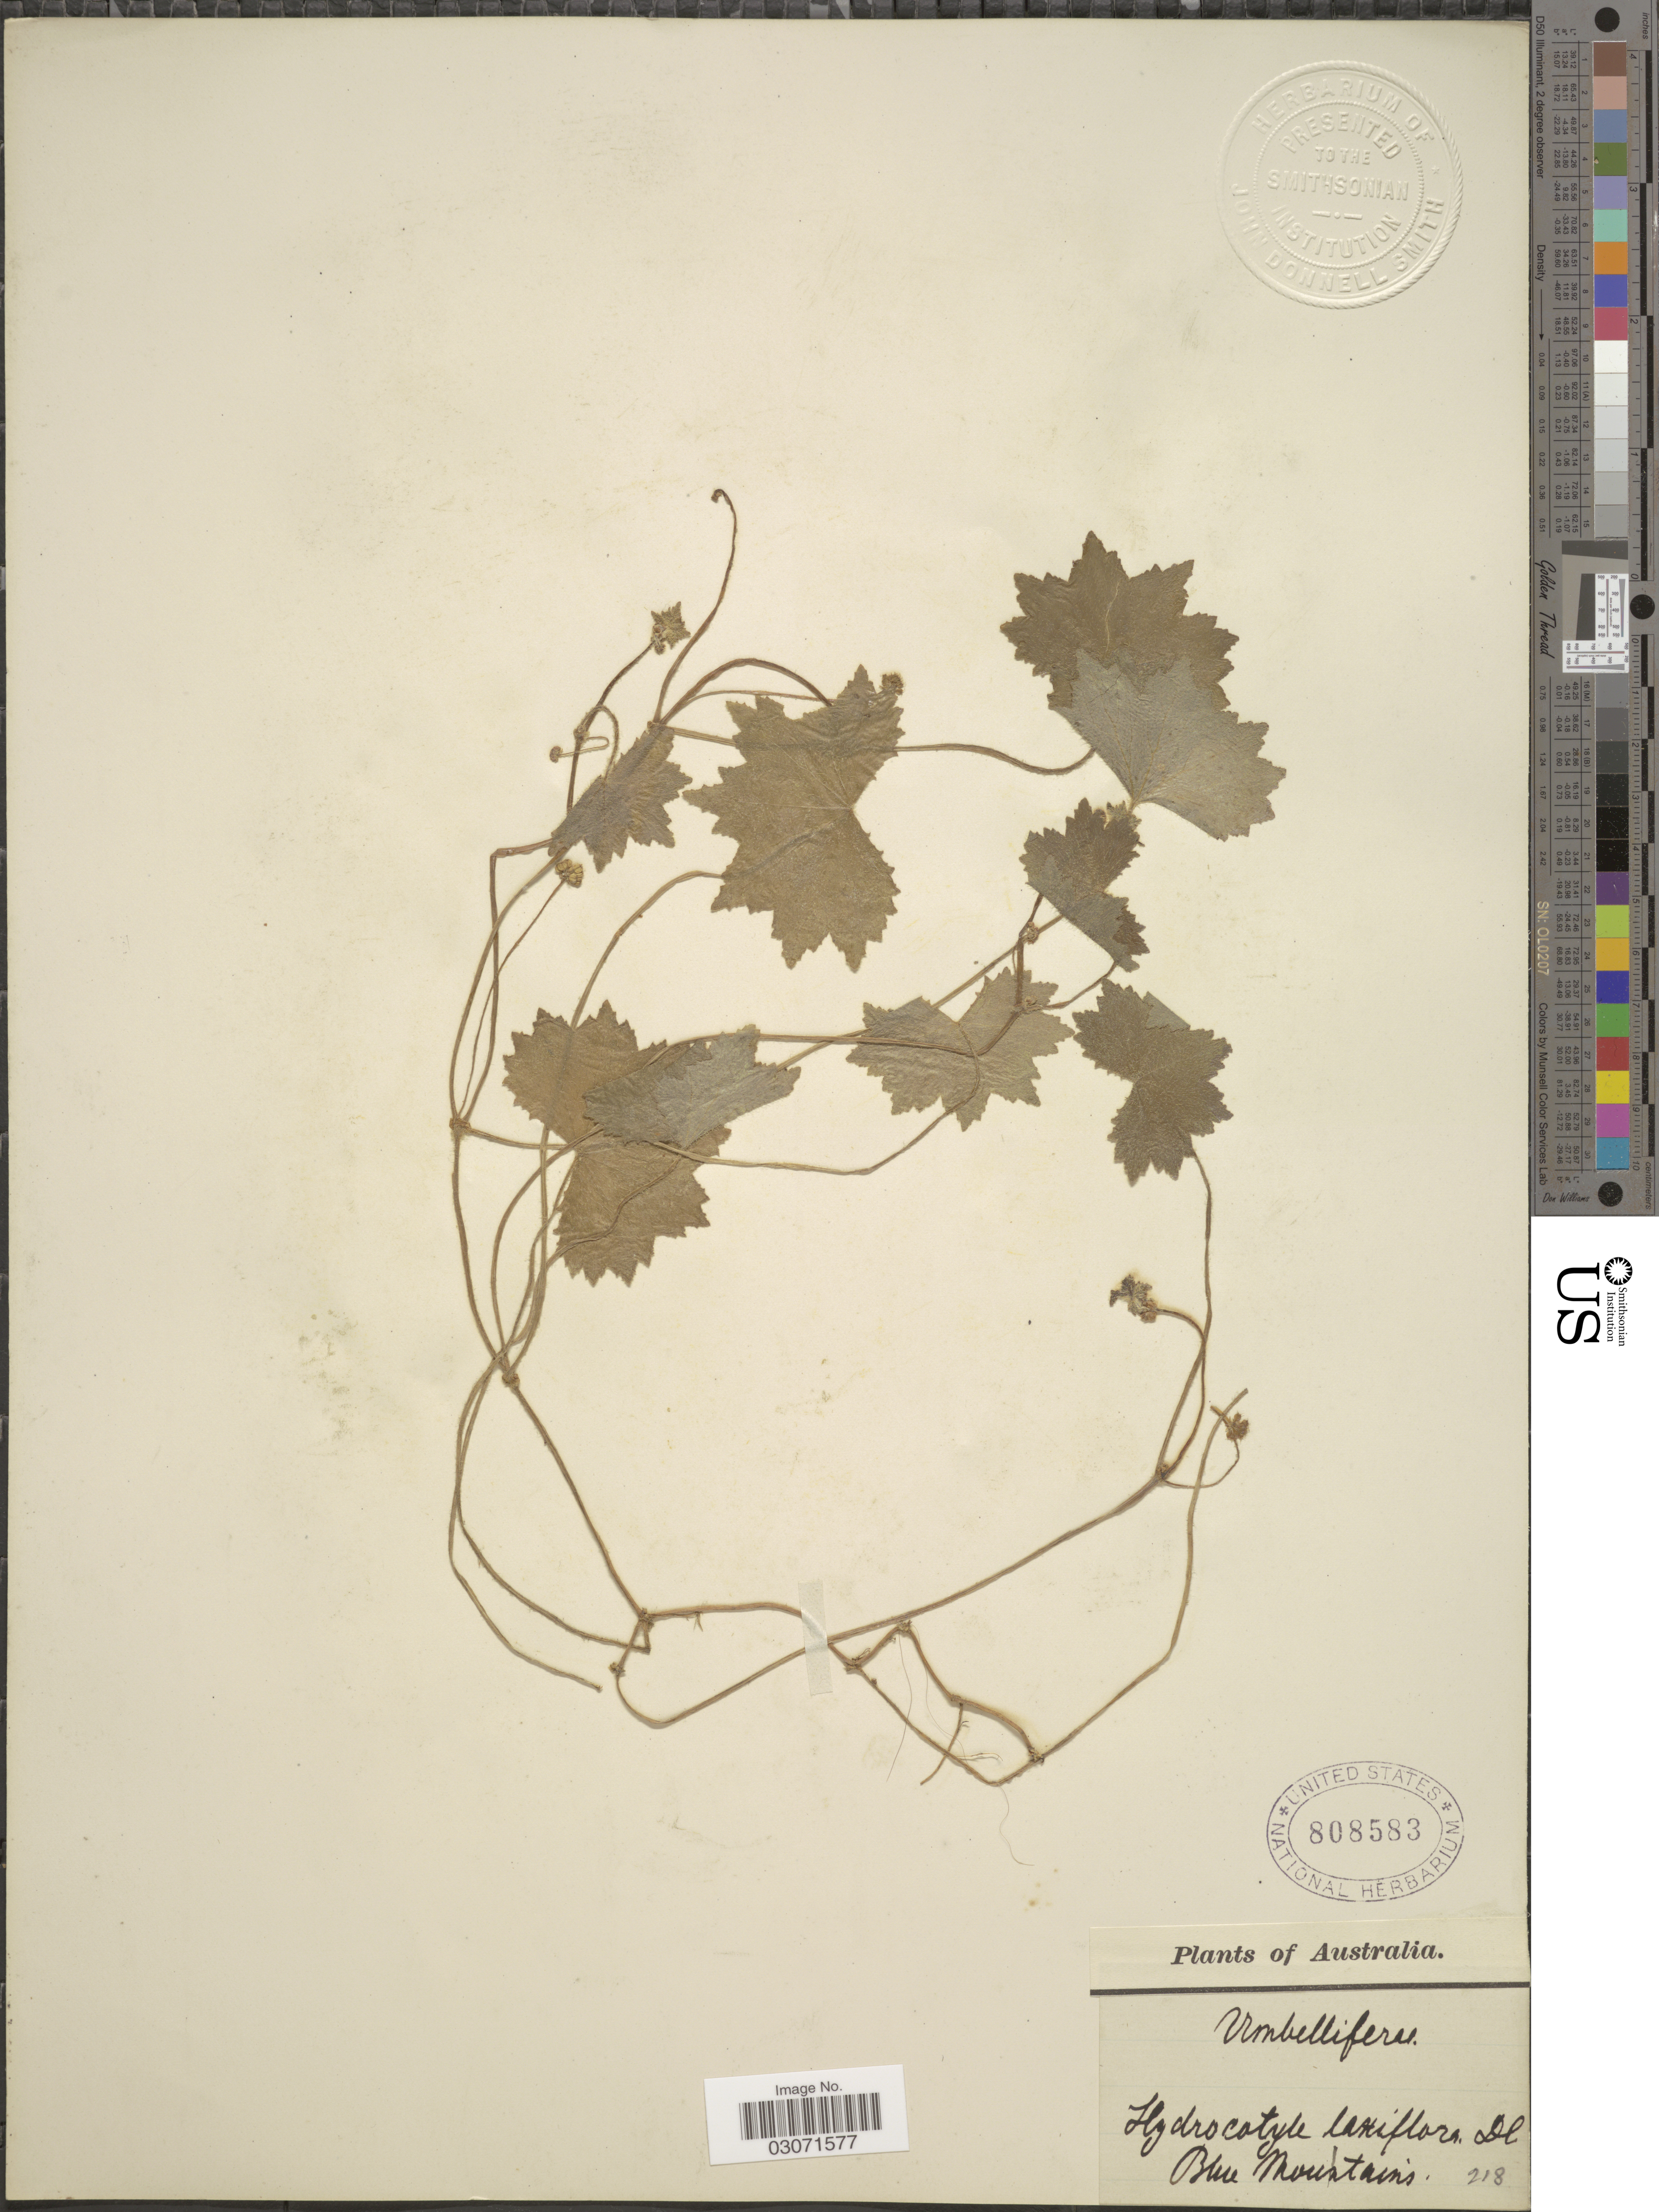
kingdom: Plantae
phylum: Tracheophyta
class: Magnoliopsida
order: Apiales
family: Araliaceae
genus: Hydrocotyle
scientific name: Hydrocotyle laxiflora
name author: DC.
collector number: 218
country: Australia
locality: Blue Mountains.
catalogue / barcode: US 808583